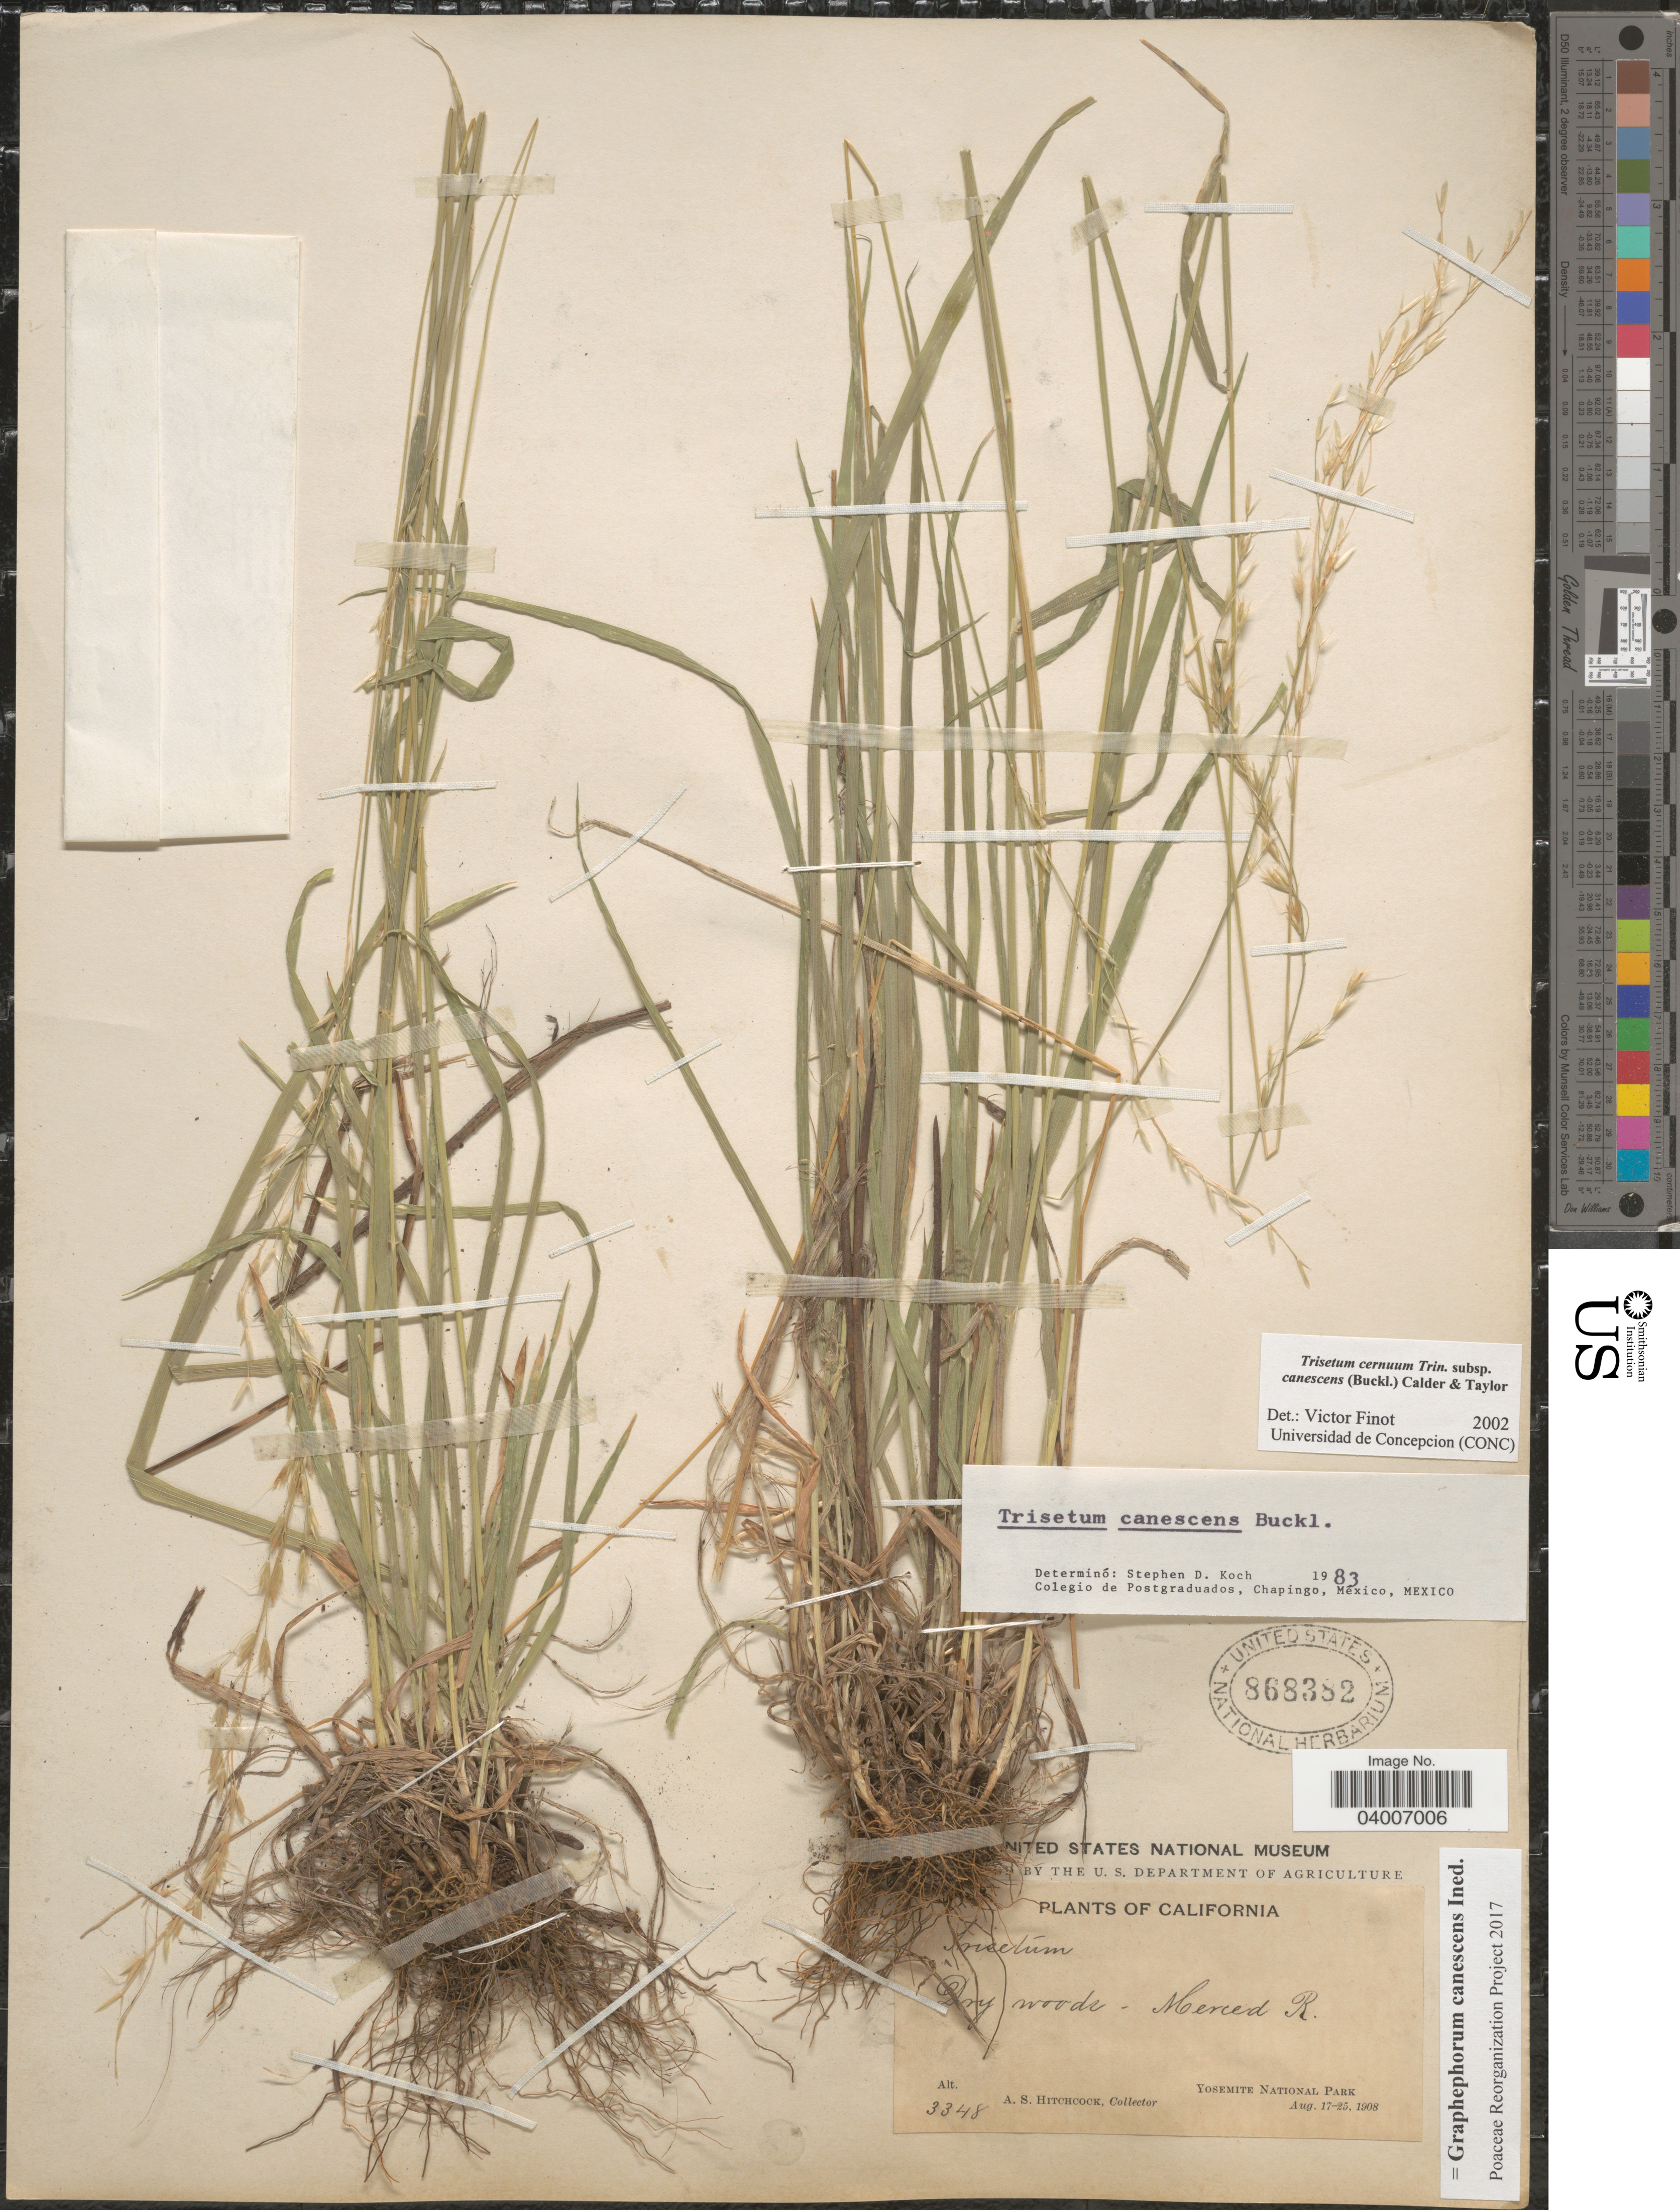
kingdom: Plantae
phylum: Tracheophyta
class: Liliopsida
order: Poales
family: Poaceae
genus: Graphephorum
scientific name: Graphephorum canescens ined.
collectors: A. S. Hitchcock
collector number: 3348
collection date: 1908-08-17/1908-08-25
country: United States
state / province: California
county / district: Mariposa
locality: Dry woods, Merced R. Yosemite National Park.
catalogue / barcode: US 868382